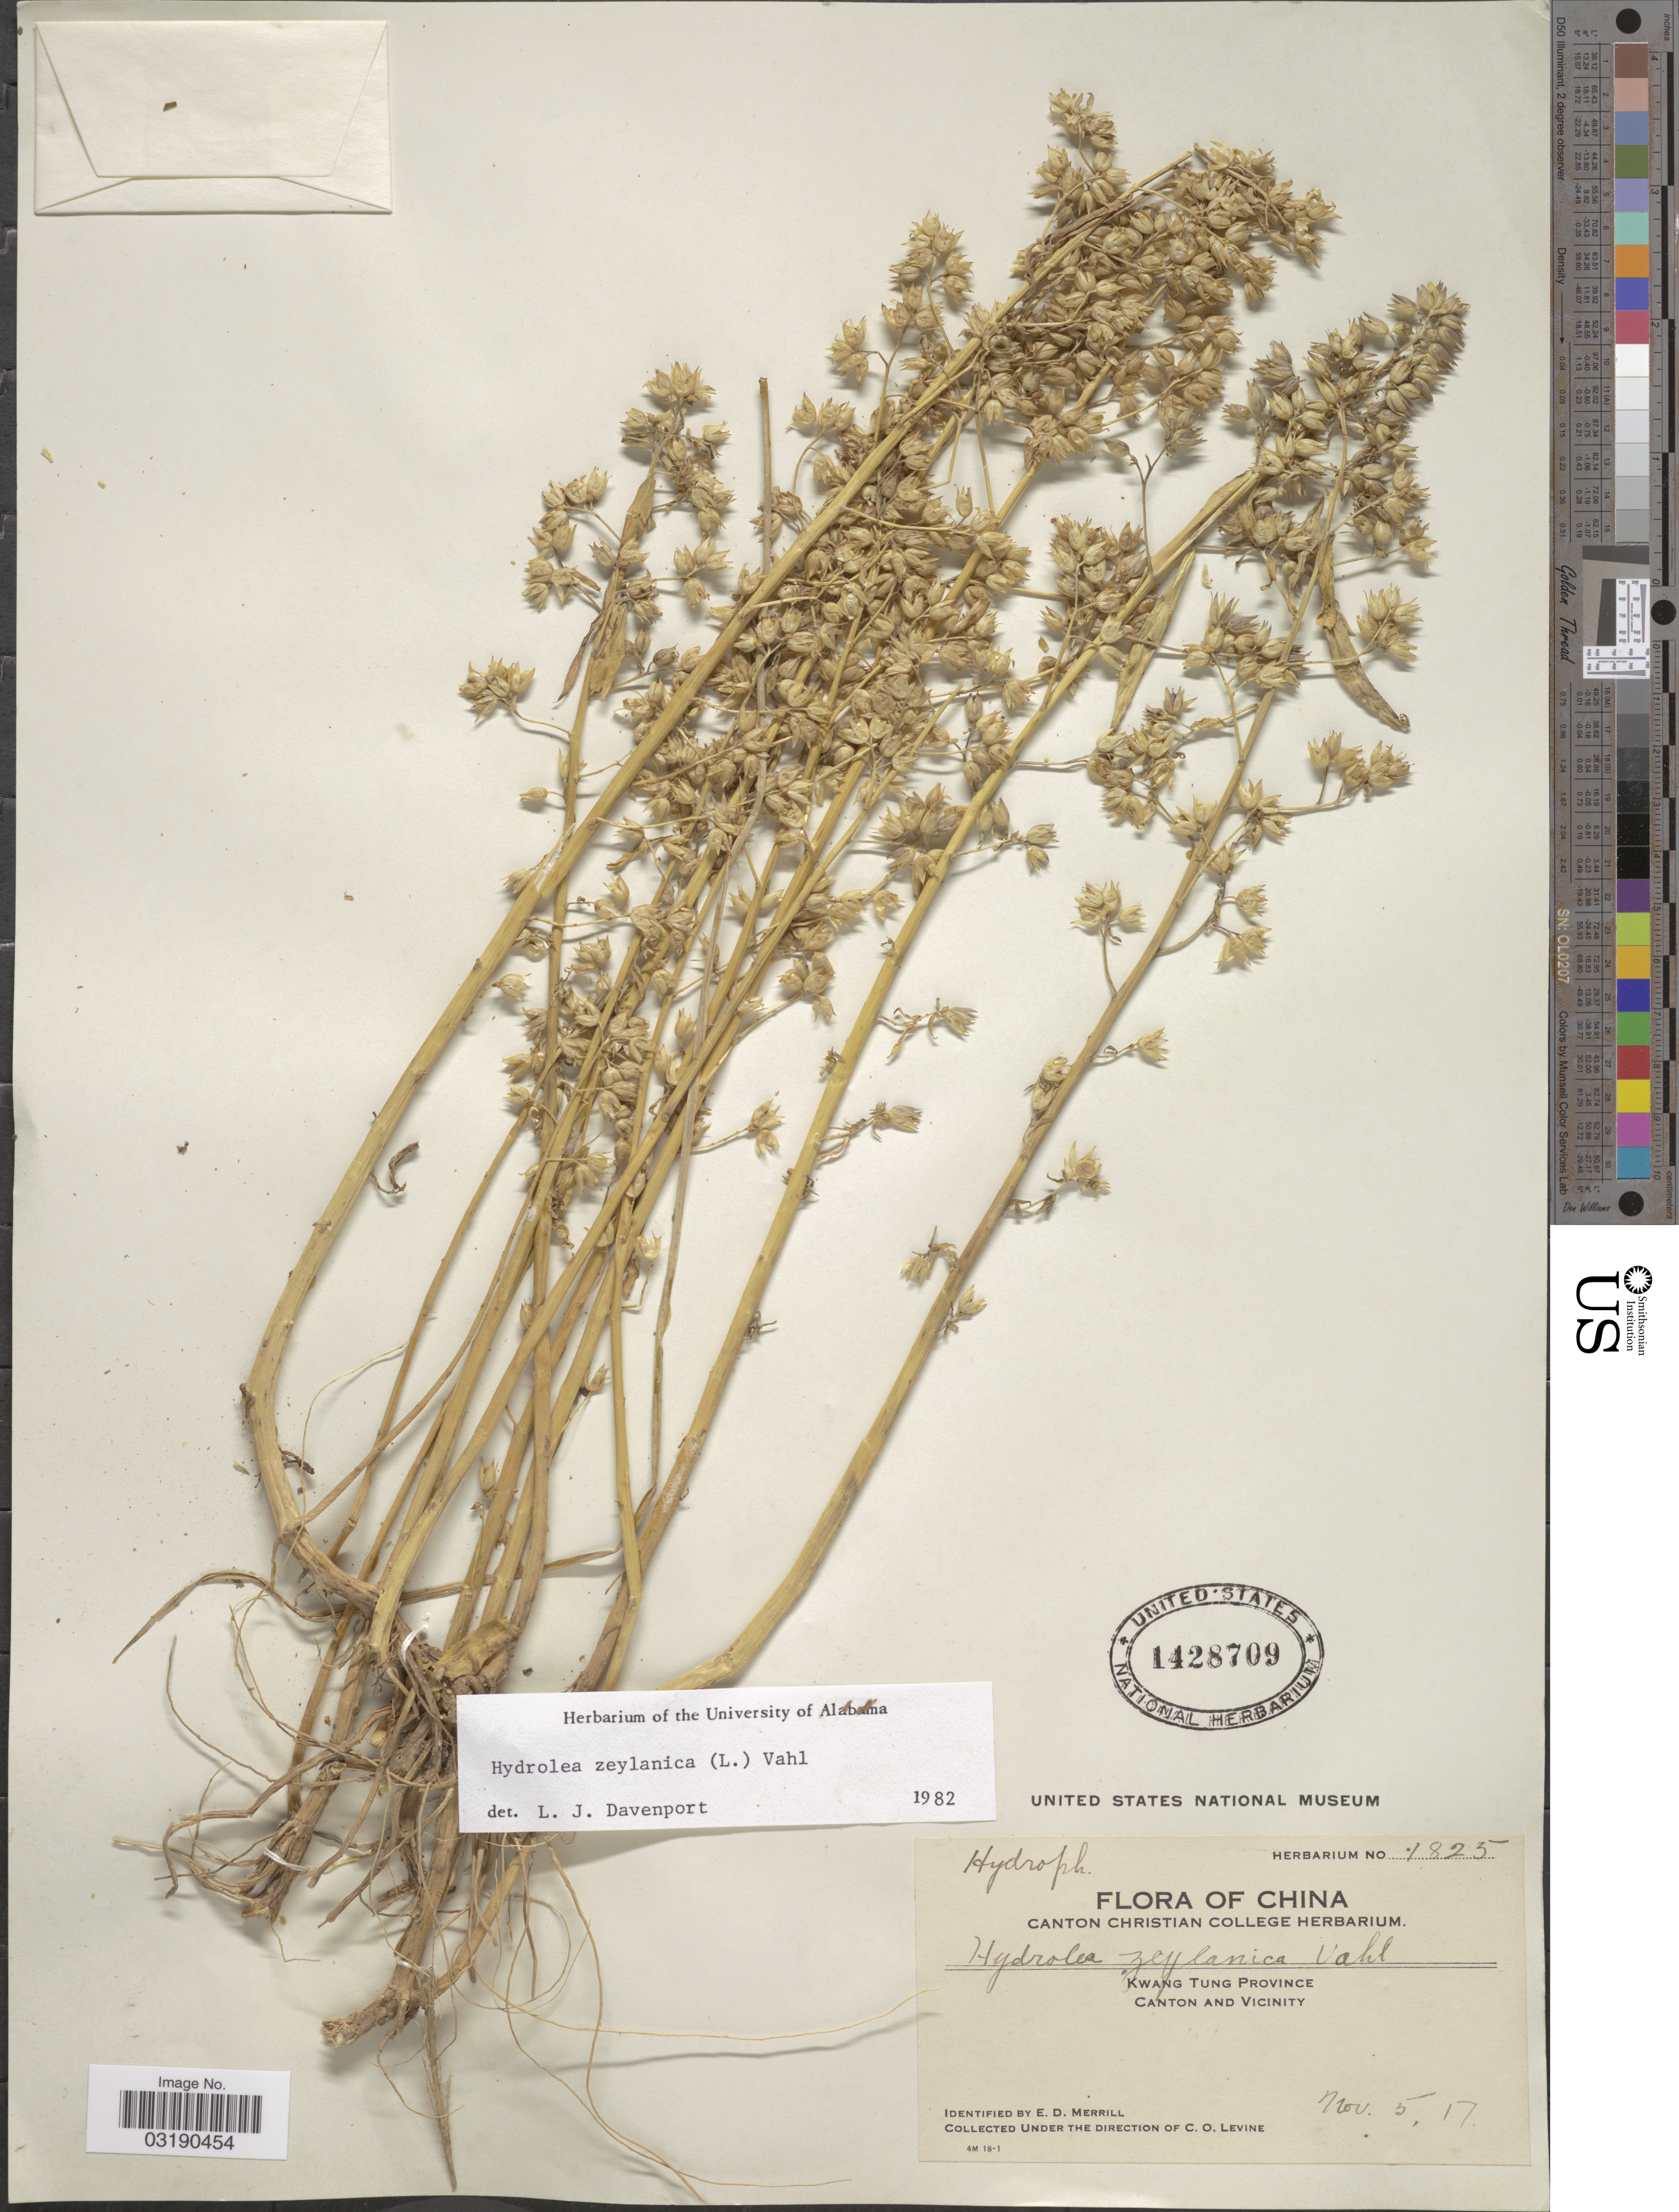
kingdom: Plantae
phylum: Tracheophyta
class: Magnoliopsida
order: Solanales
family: Hydroleaceae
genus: Hydrolea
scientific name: Hydrolea zeylanica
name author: (L.) Vahl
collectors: E. D. Merrill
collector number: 1825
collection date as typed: Transcribed d/m/y: 5/11/17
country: China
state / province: Guangdong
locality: Kwang Tung Province. Canton and Vicinity.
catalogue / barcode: US 1428709